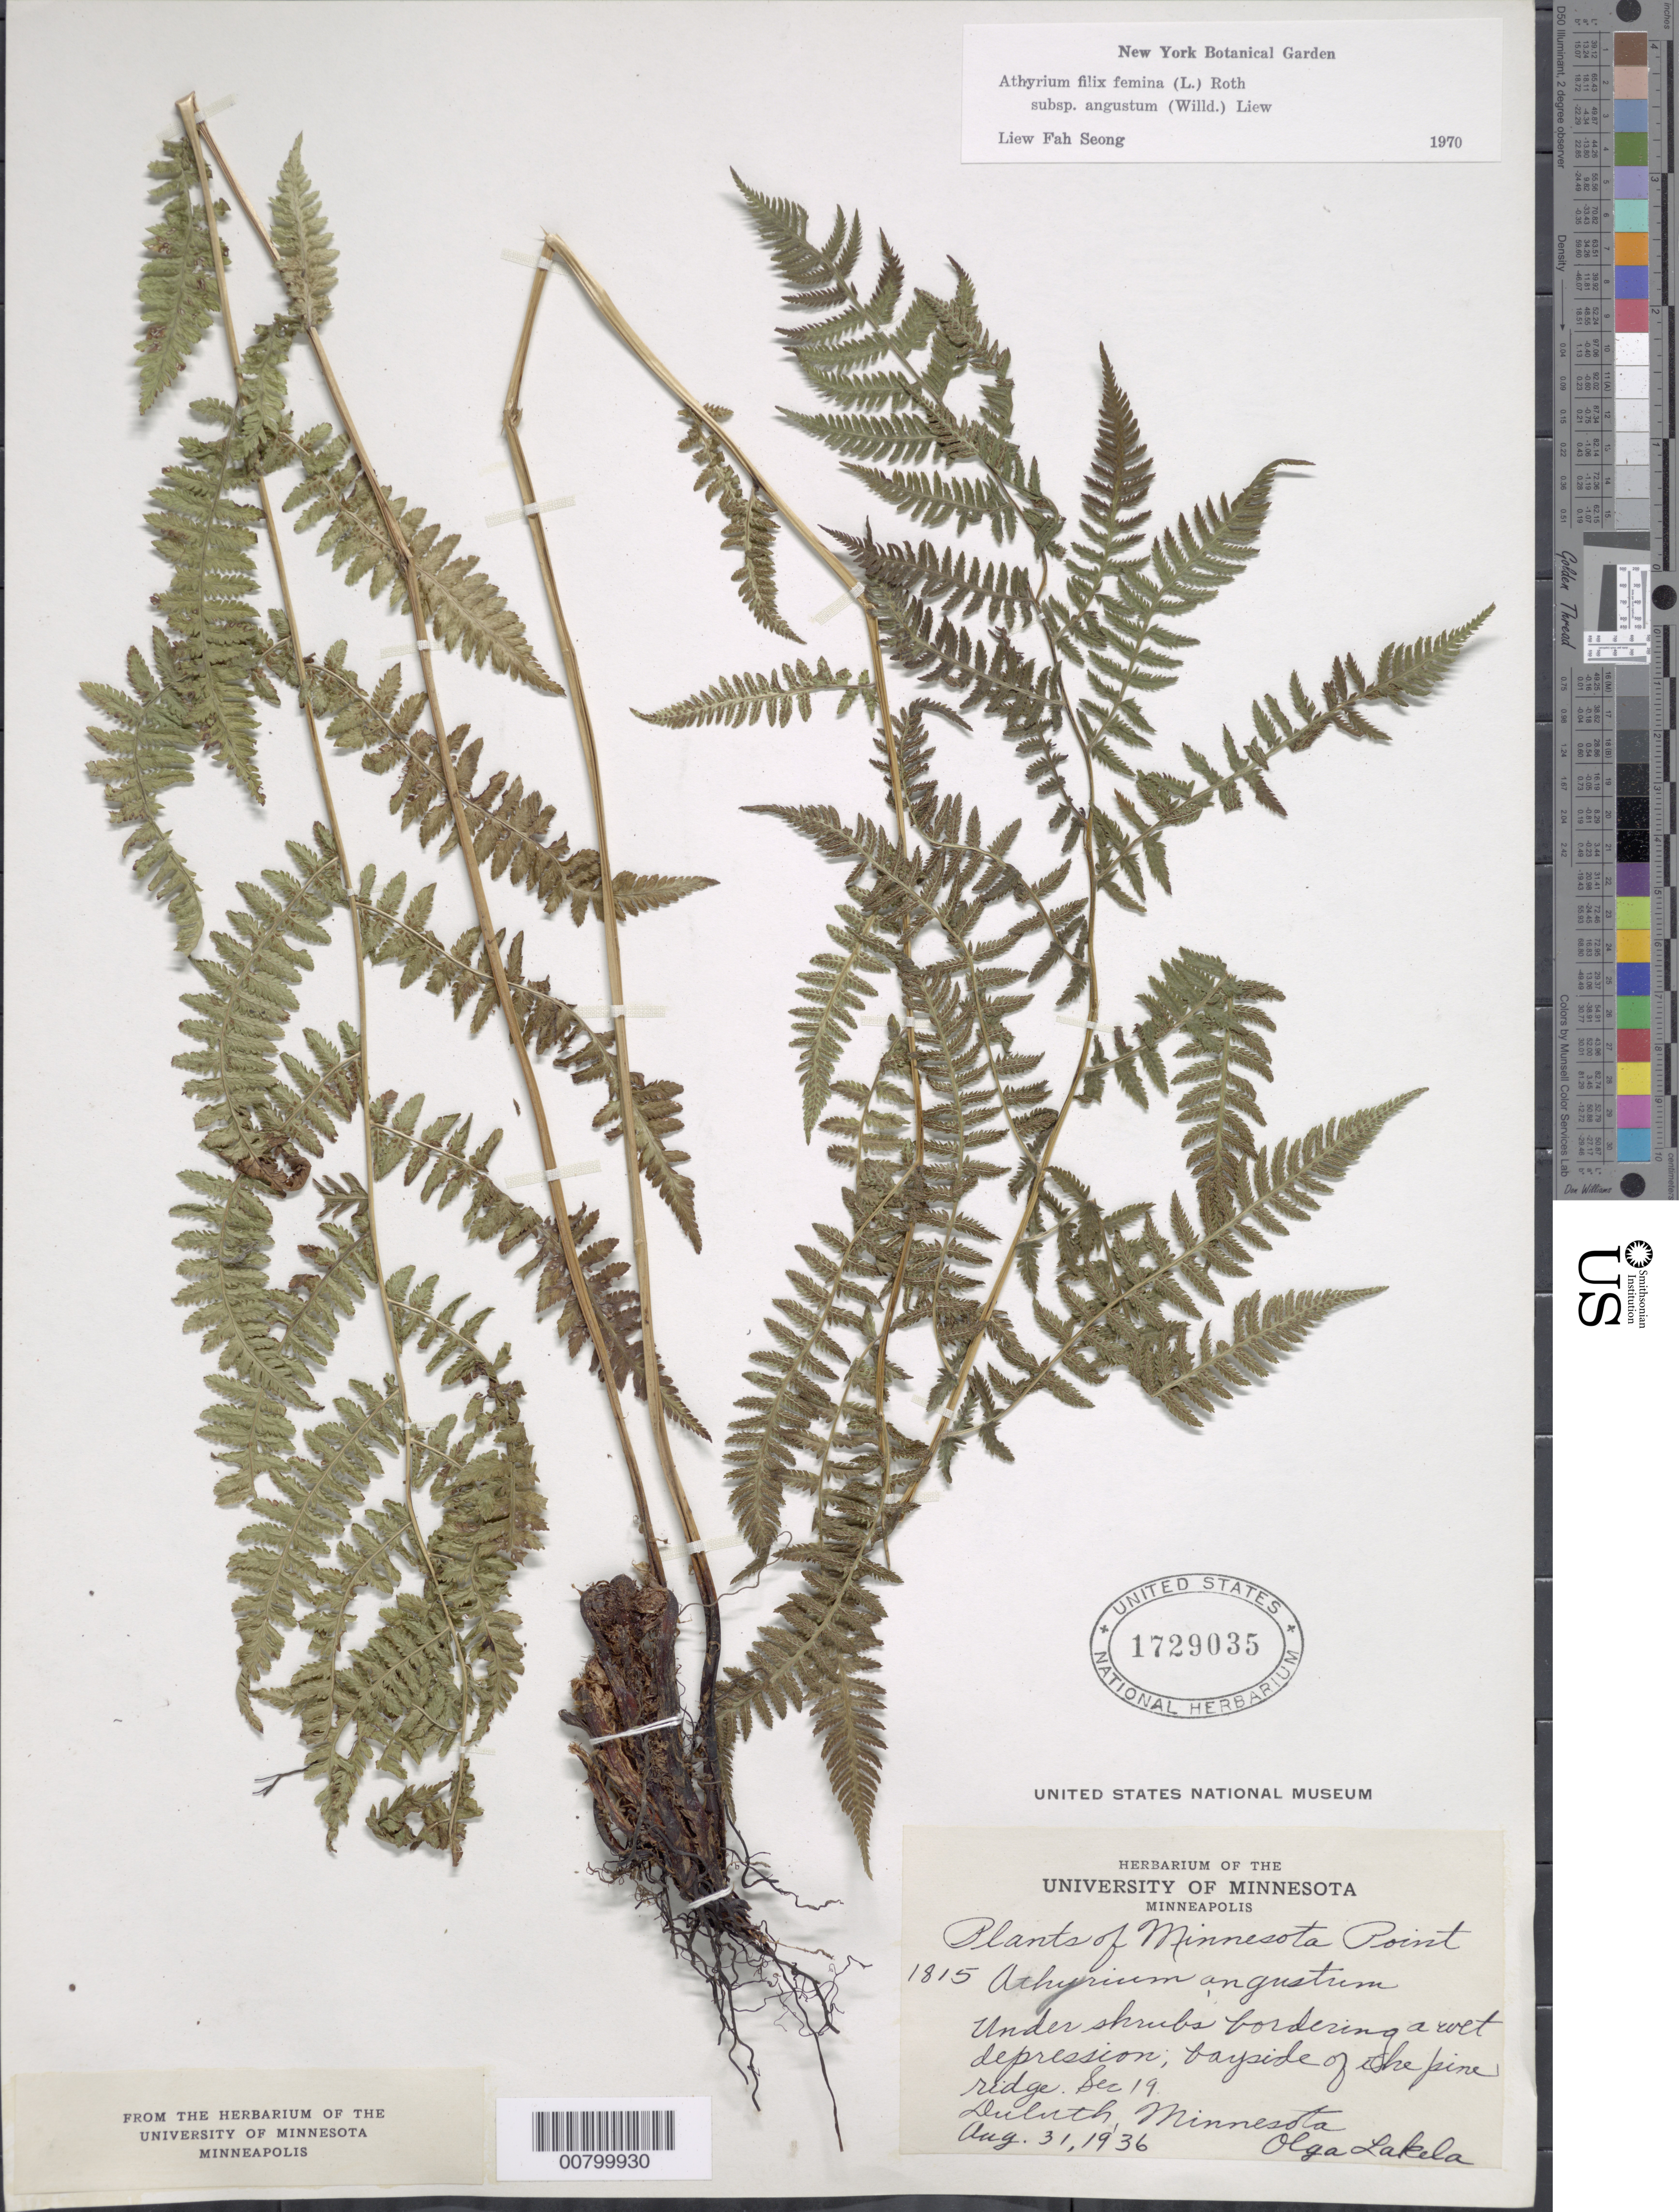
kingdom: Plantae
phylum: Tracheophyta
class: Polypodiopsida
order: Polypodiales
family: Athyriaceae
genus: Athyrium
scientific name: Athyrium filix-femina subsp. angustatum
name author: (Willd.) R.T. Clausen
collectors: O. K. Lakela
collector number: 1815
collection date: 1936-08-31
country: United States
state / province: Minnesota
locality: Bayside of the pine ridge, Sec.19, Duluth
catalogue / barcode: US 1729035